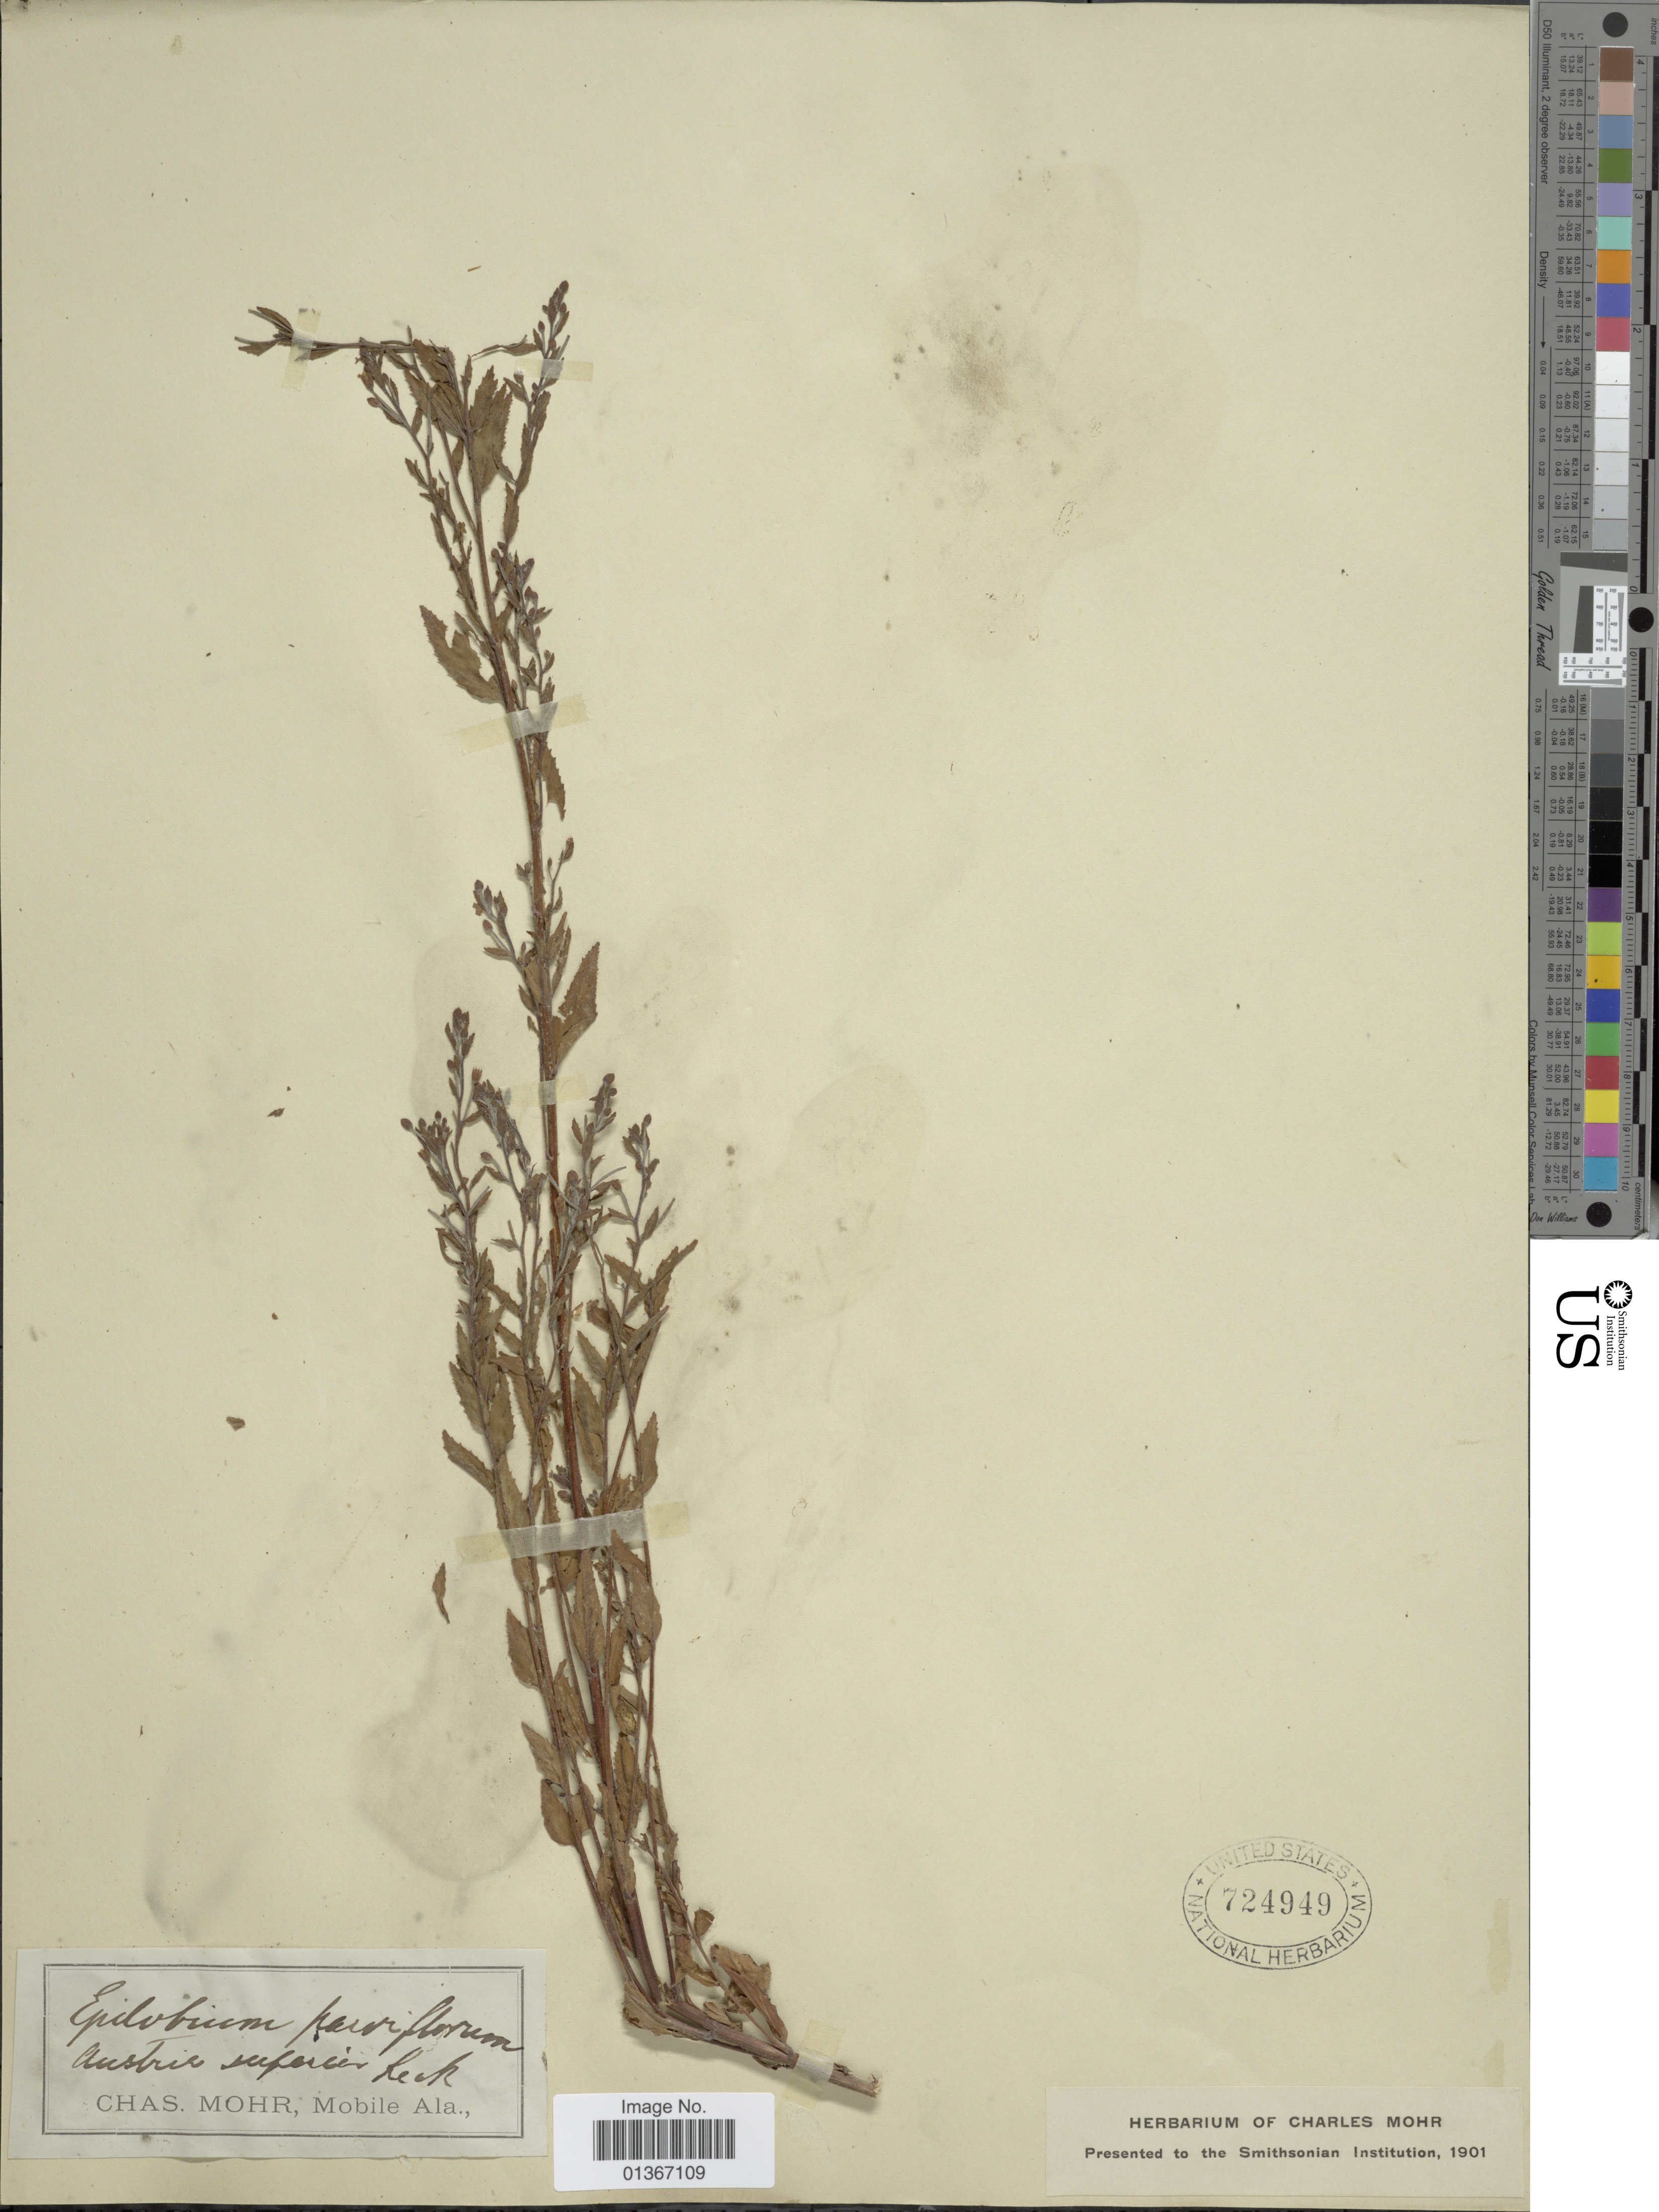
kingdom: Plantae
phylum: Tracheophyta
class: Magnoliopsida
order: Myrtales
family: Onagraceae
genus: Epilobium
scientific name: Epilobium parviflorum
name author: Schreb.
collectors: Mohr, C. T. (herbarium)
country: Austria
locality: Superior Keck [interpreted]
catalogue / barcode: US 724949